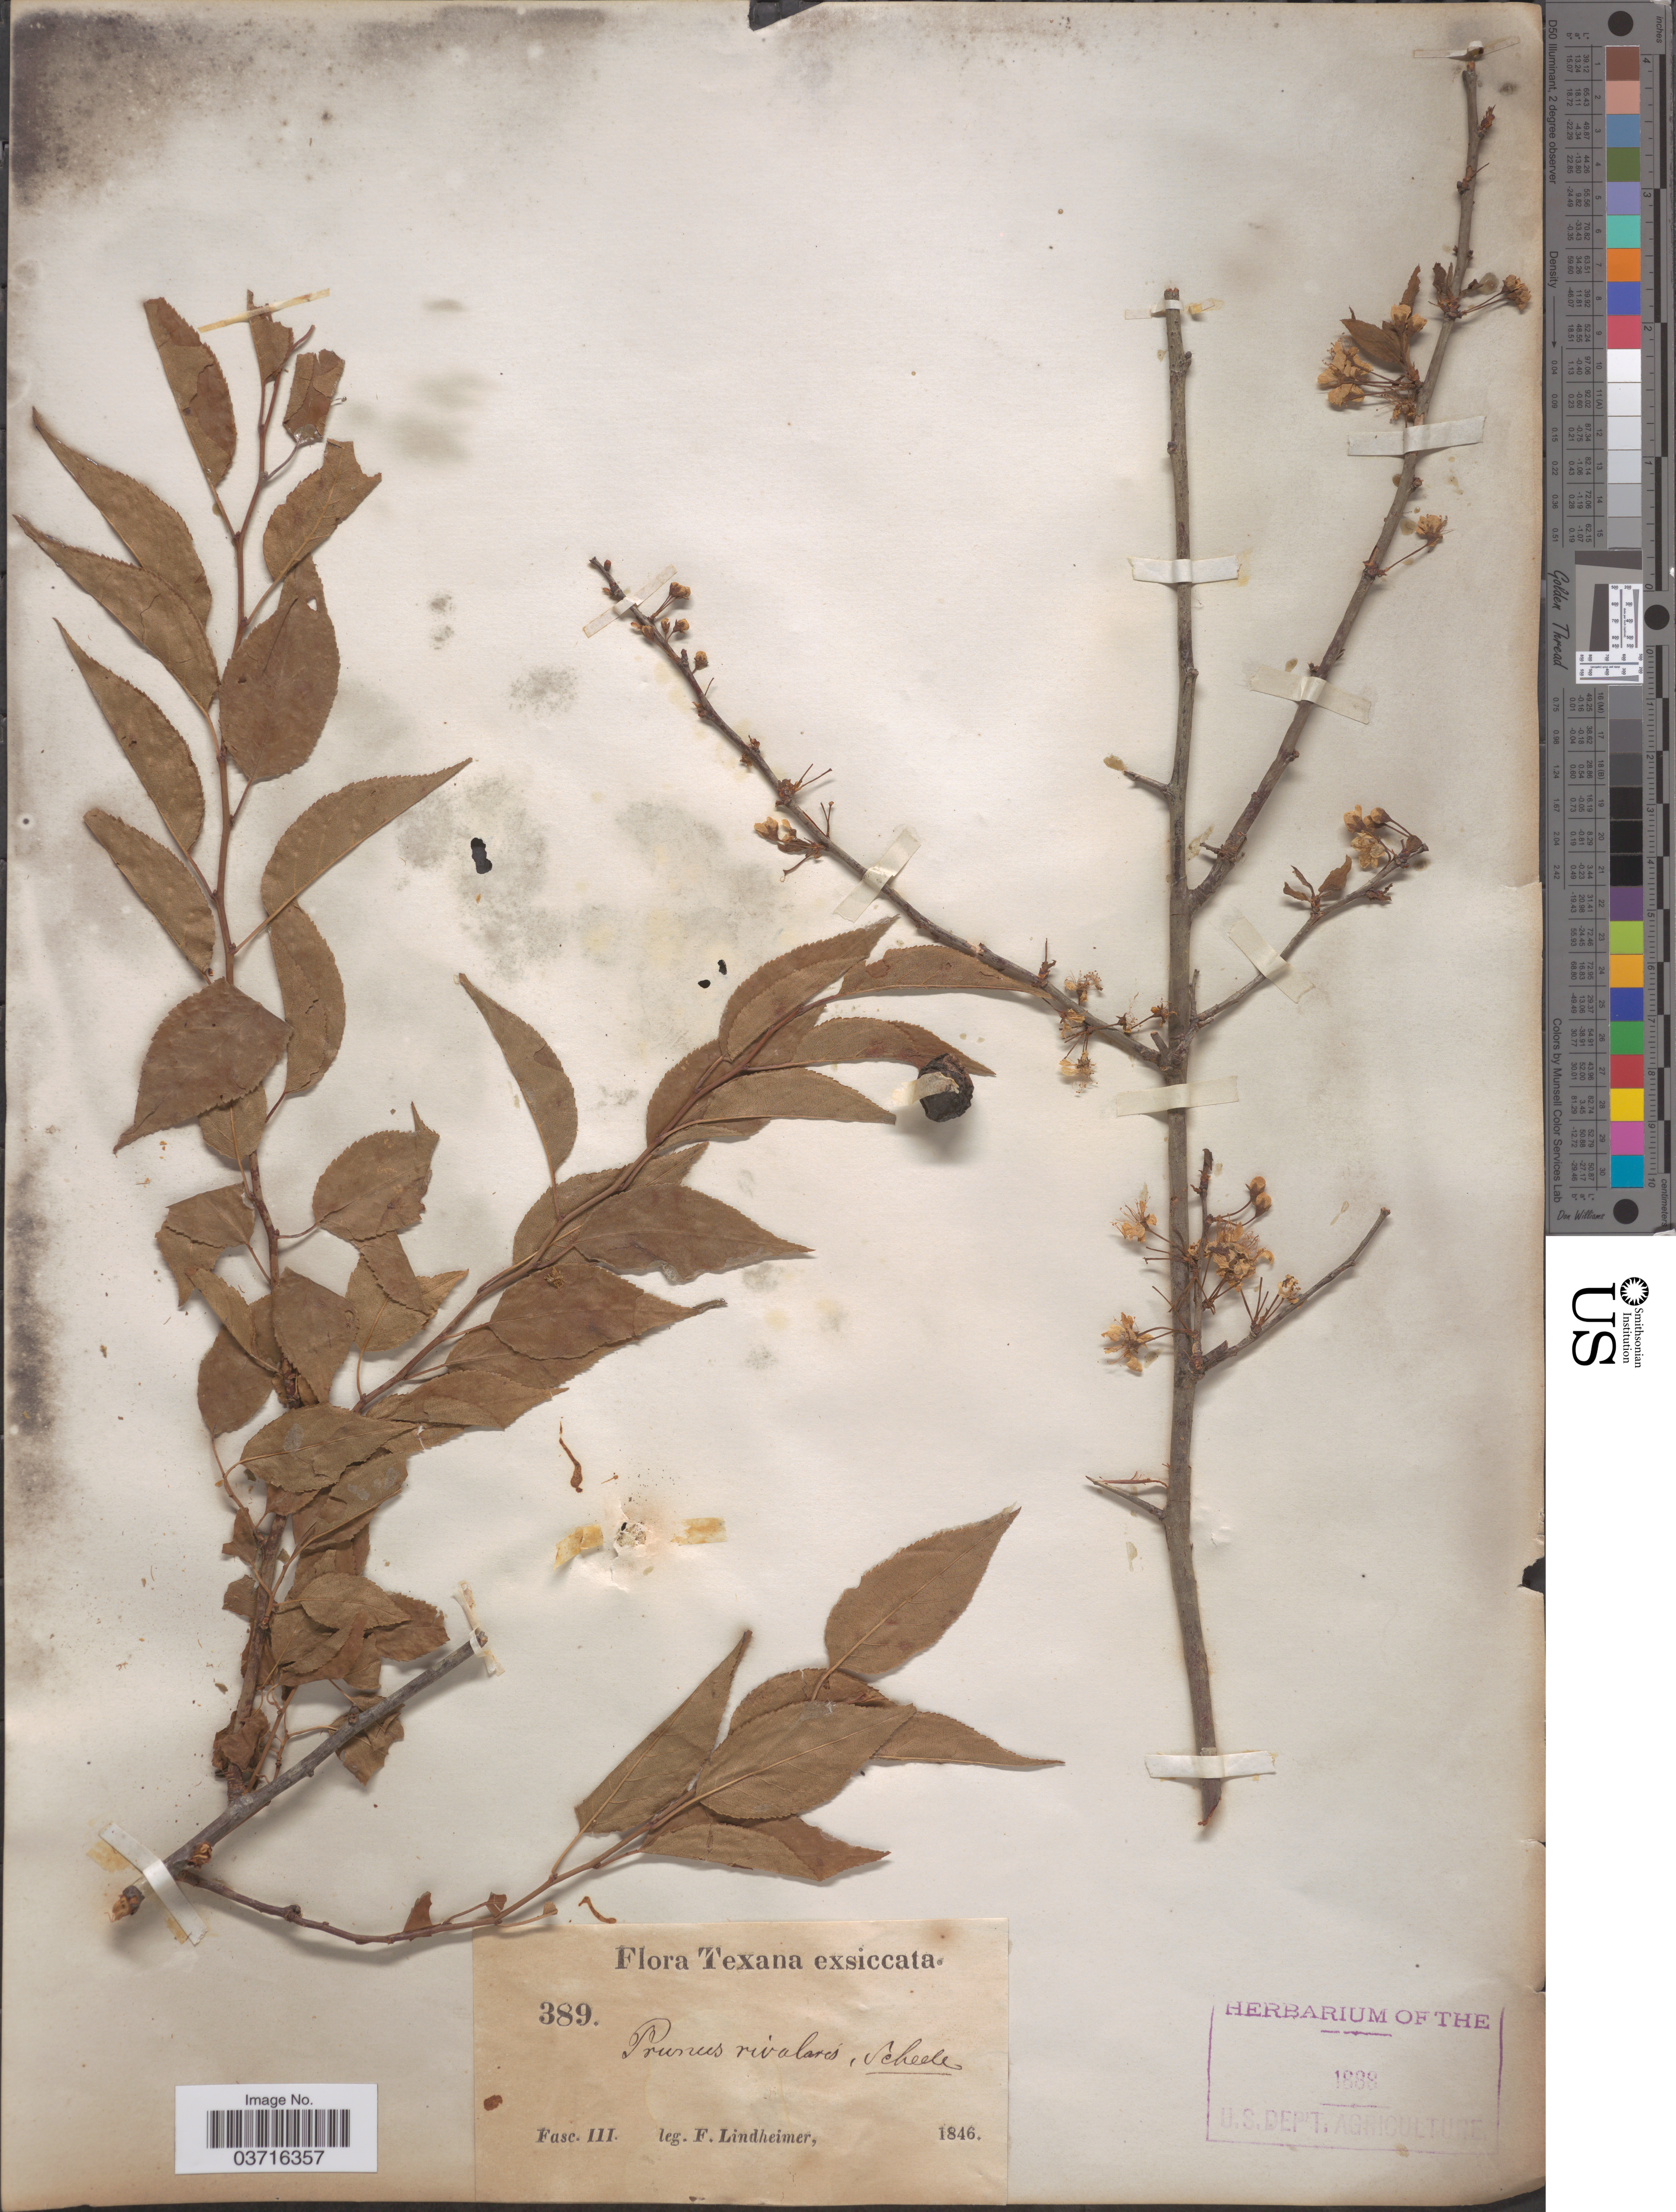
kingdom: Plantae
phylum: Tracheophyta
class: Magnoliopsida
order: Rosales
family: Rosaceae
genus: Prunus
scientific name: Prunus rivularis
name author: Scheele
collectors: F. Lindheimer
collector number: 389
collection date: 1846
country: United States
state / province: Texas